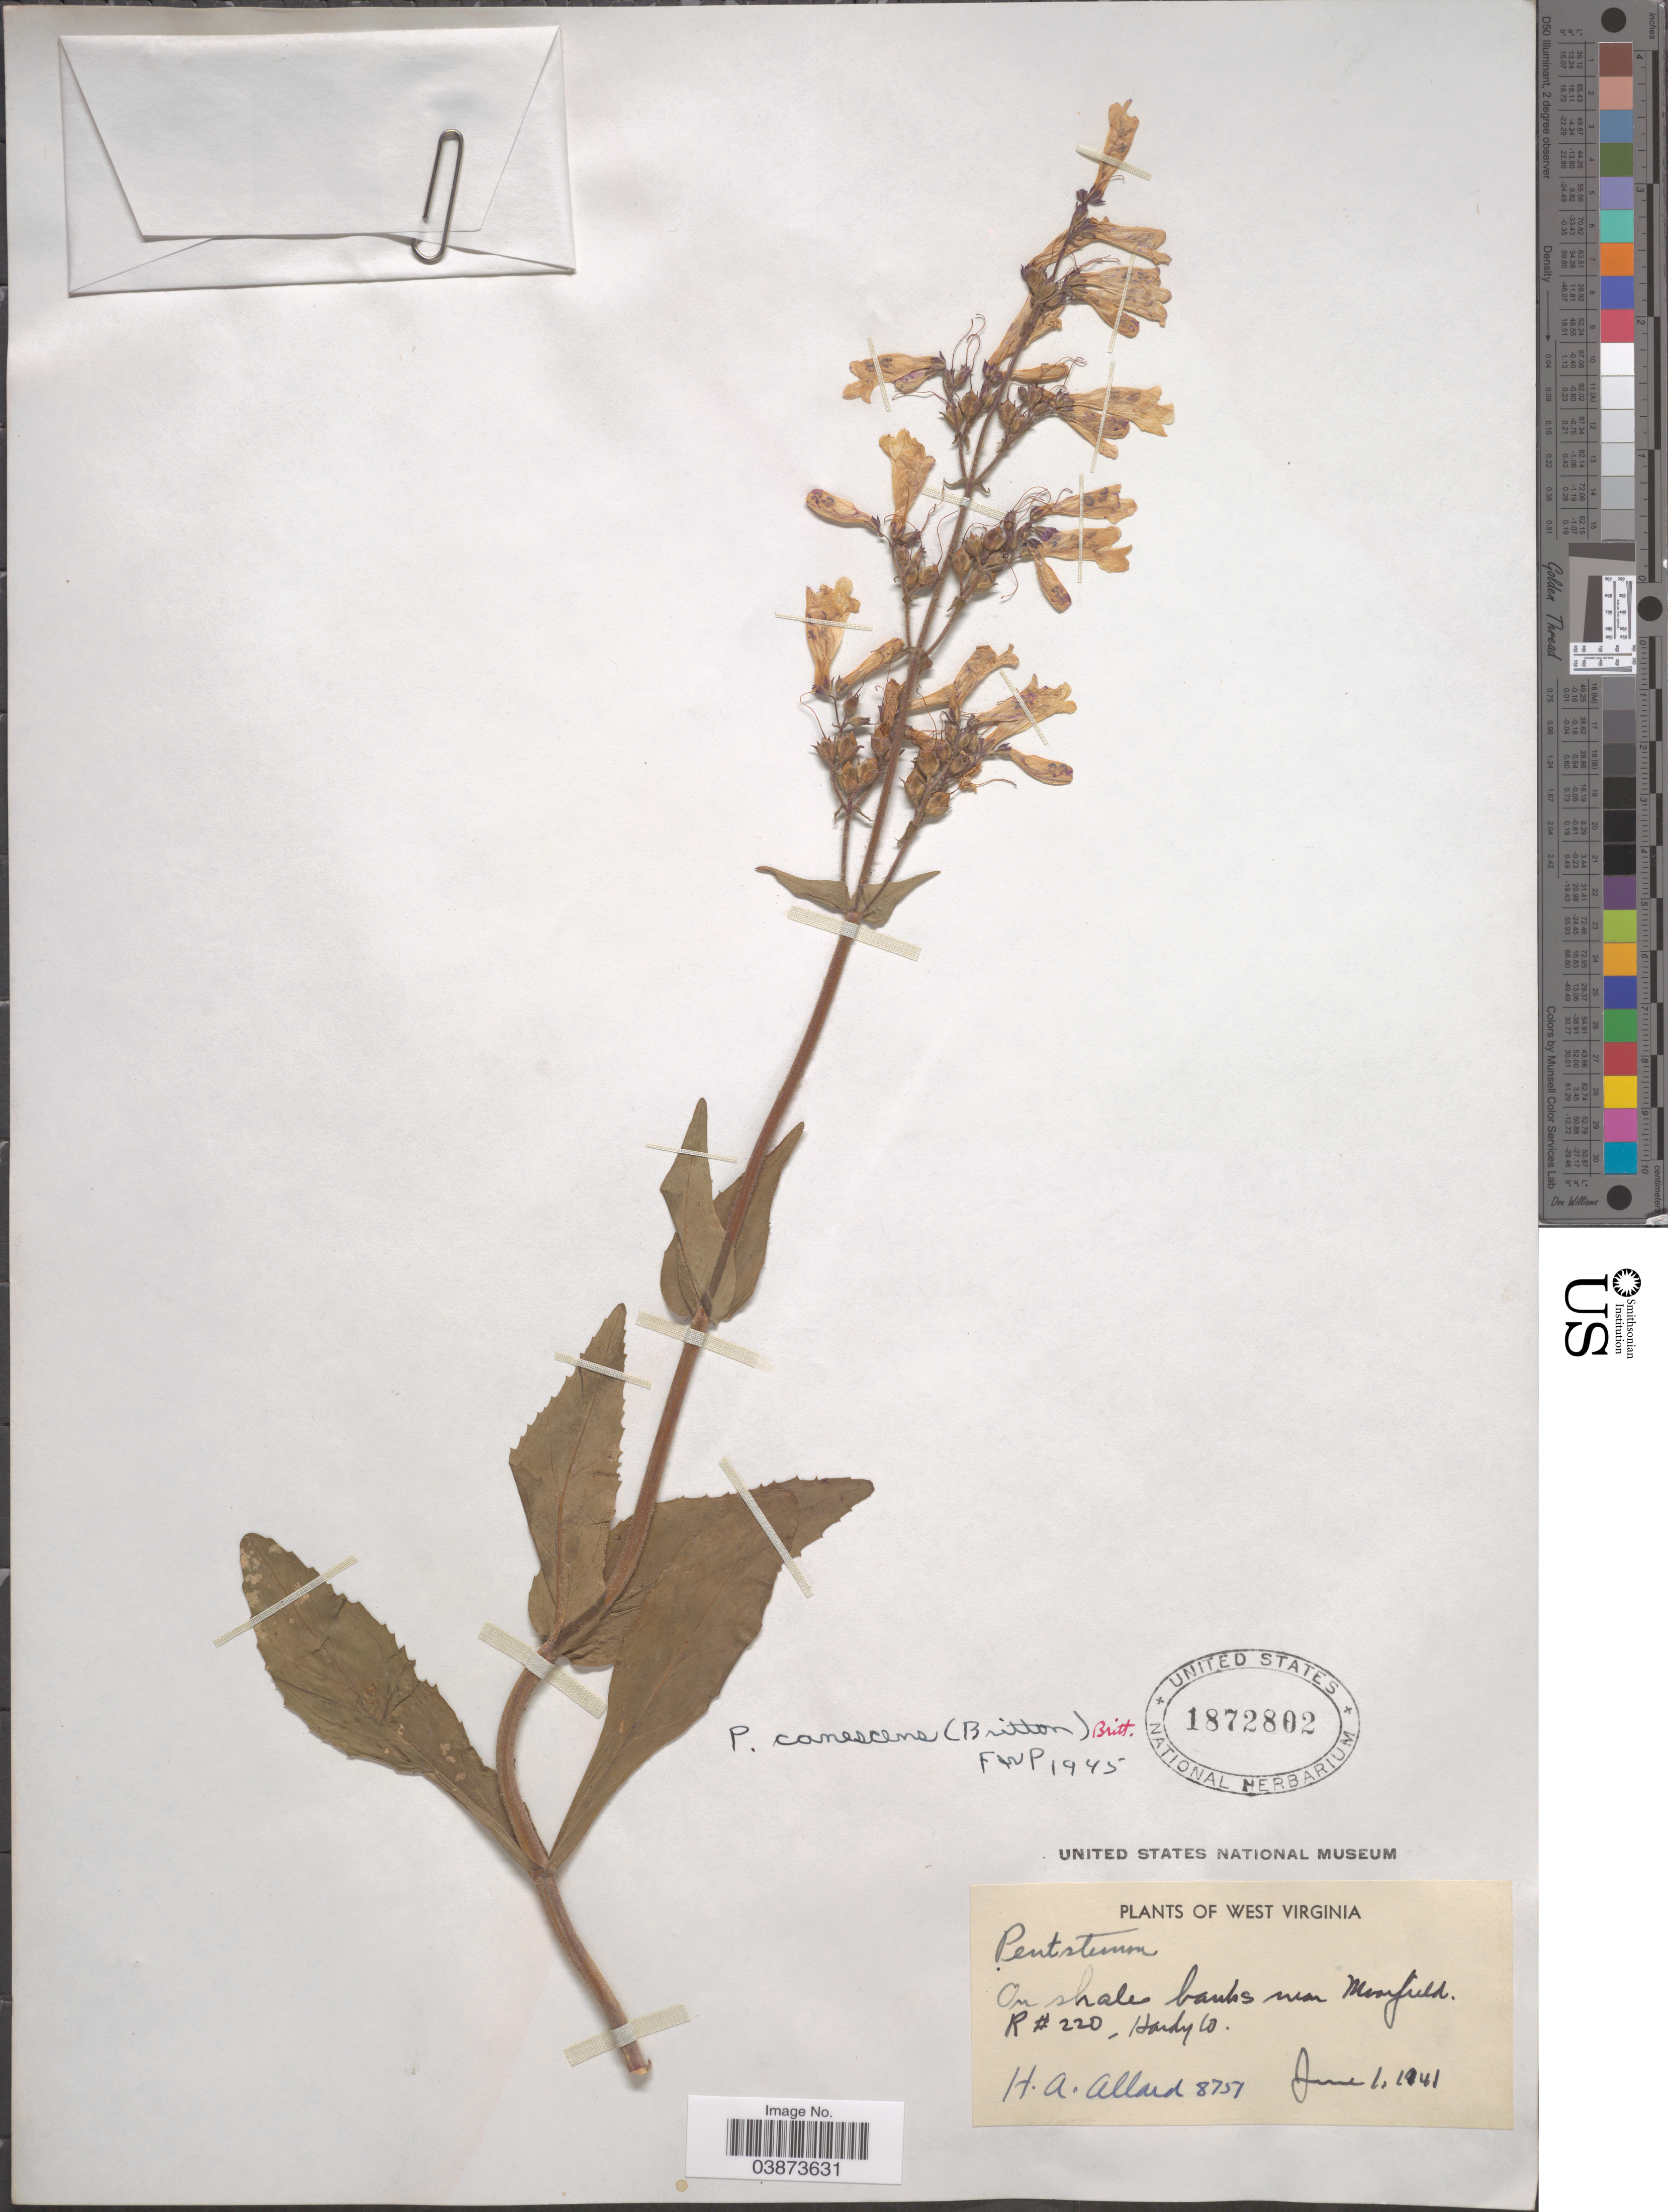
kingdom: Plantae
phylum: Tracheophyta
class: Magnoliopsida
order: Lamiales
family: Plantaginaceae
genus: Penstemon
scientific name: Penstemon canescens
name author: L.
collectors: H. A. Allard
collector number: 8751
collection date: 1941-06-01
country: United States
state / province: West Virginia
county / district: Hardy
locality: On shale banks near manfield. R # 220, Hardy Co.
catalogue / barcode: US 1872802